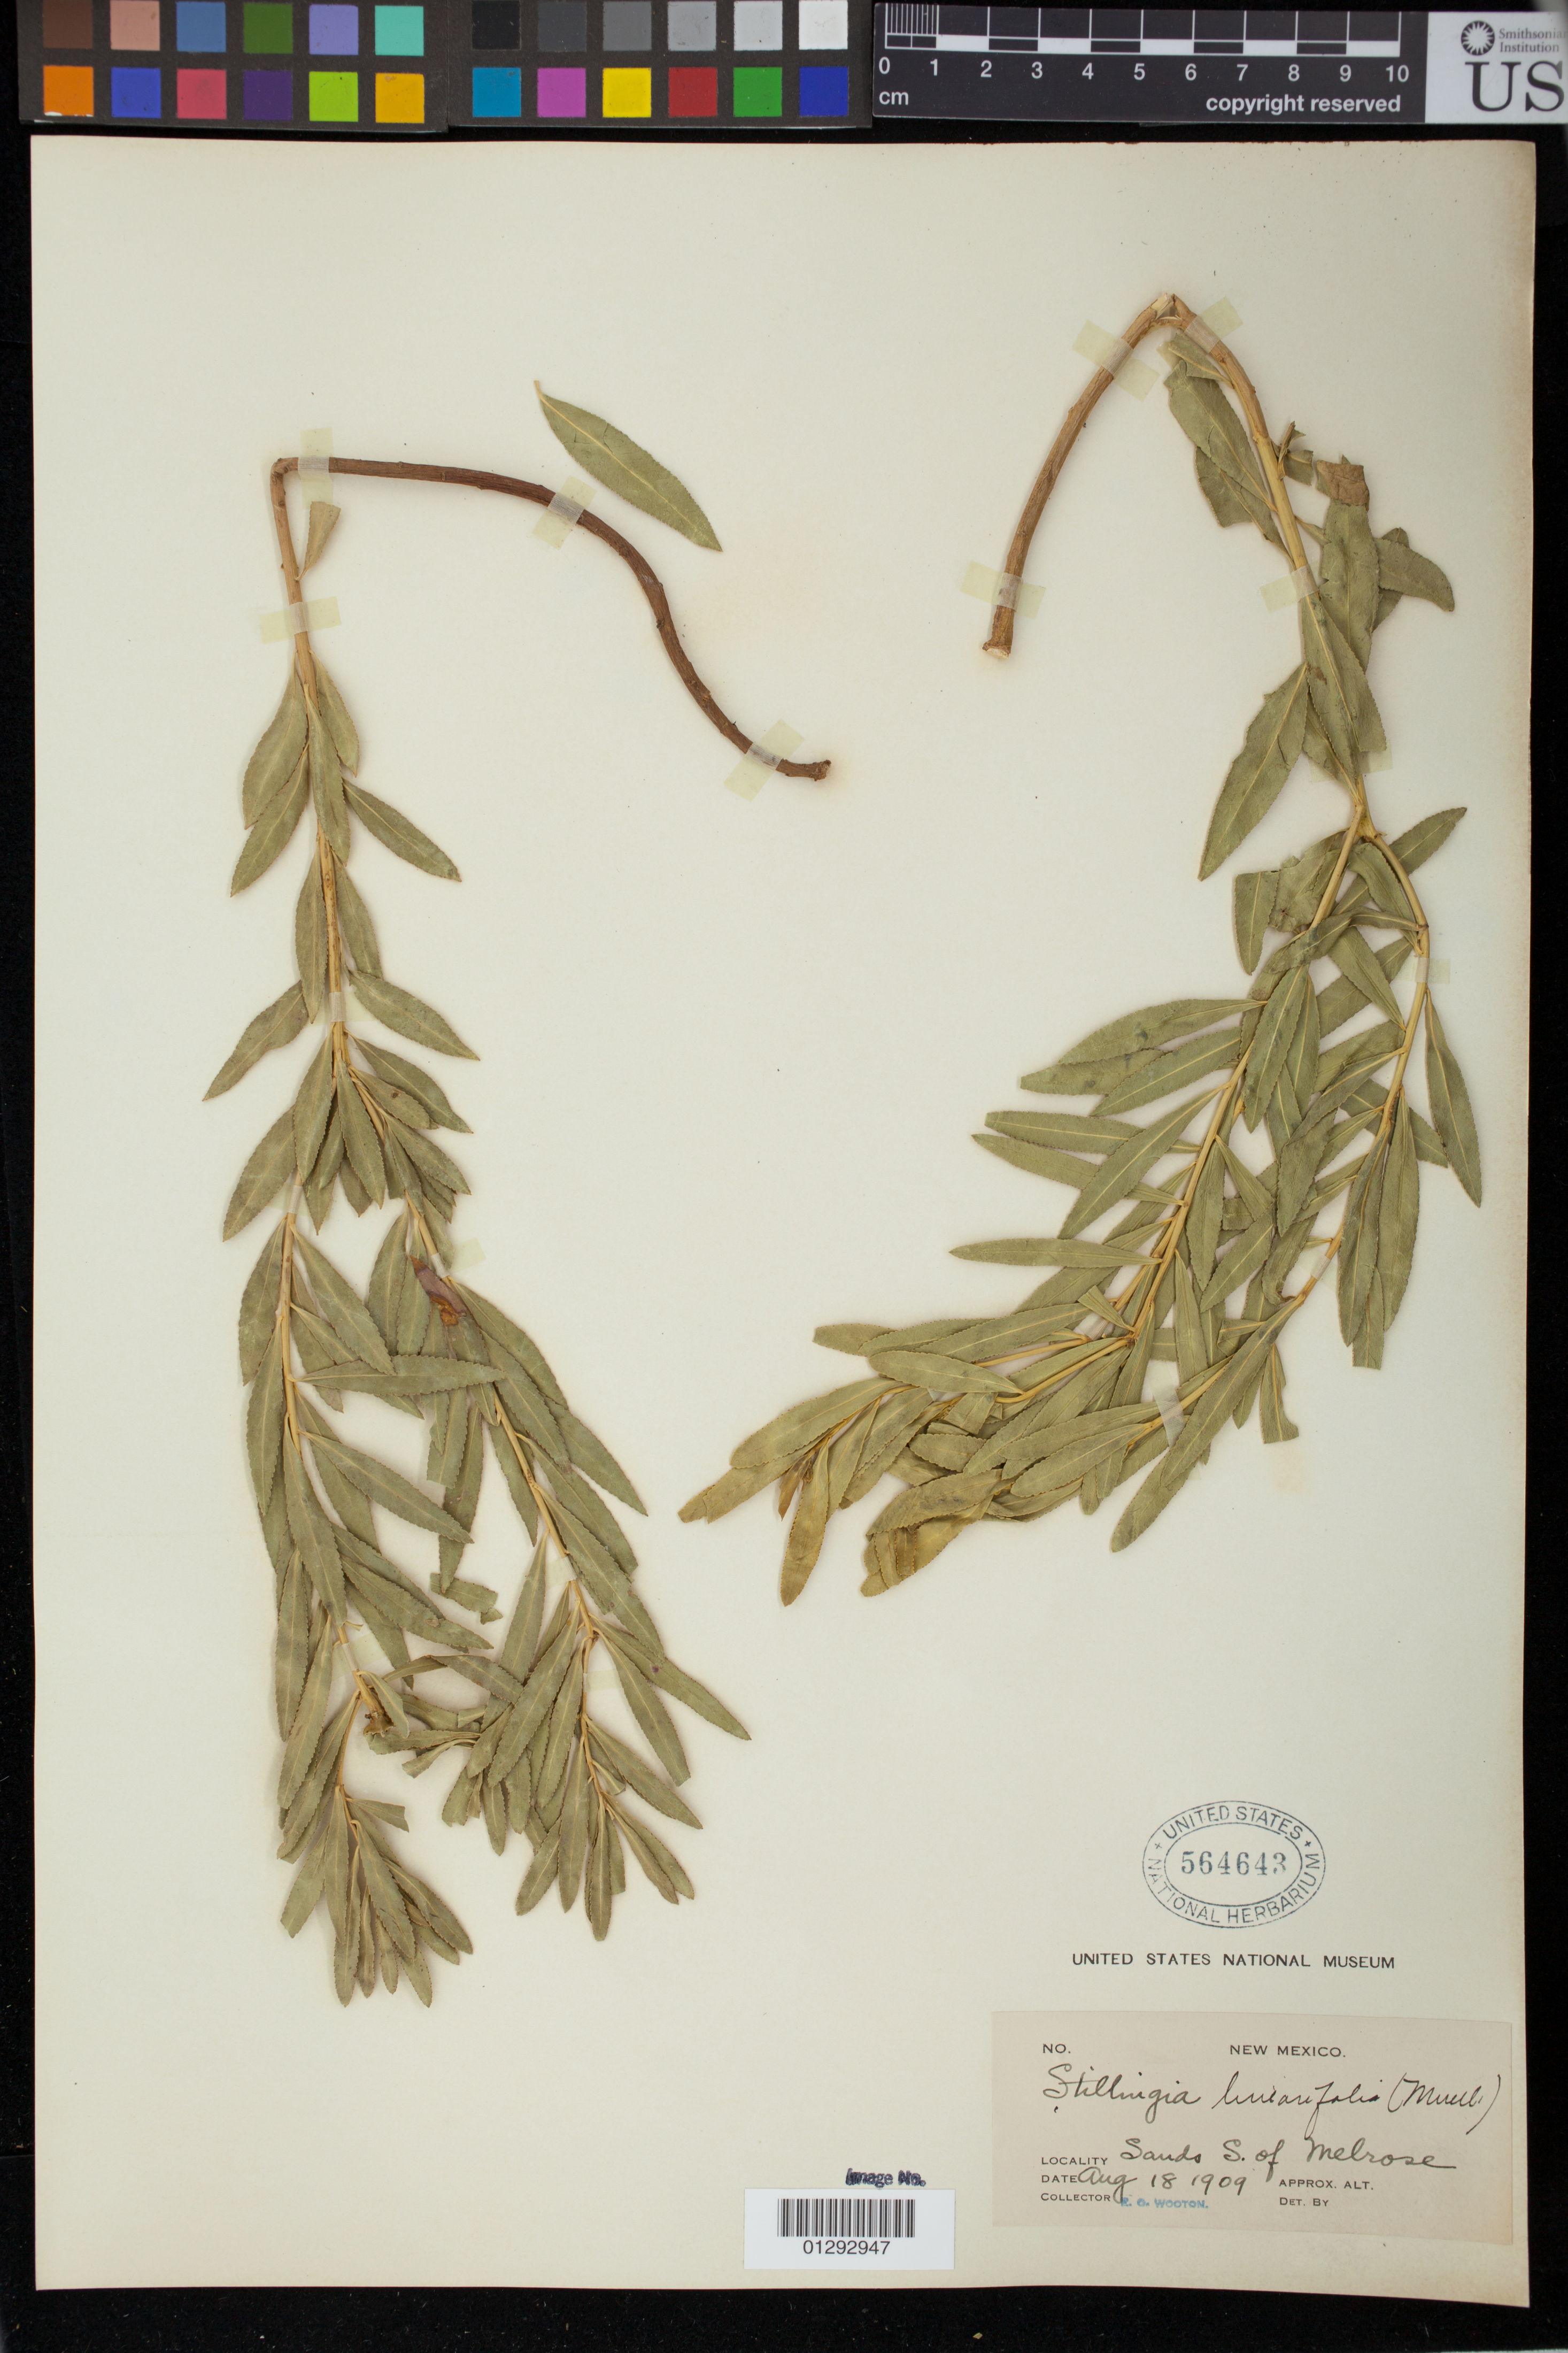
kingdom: Plantae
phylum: Tracheophyta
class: Magnoliopsida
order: Malpighiales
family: Euphorbiaceae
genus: Stillingia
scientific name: Stillingia sylvatica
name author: L.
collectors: E. O. Wooton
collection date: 1909-08-18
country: United States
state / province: New Mexico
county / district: Curry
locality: Sands S. of Melrose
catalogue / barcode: US 564643